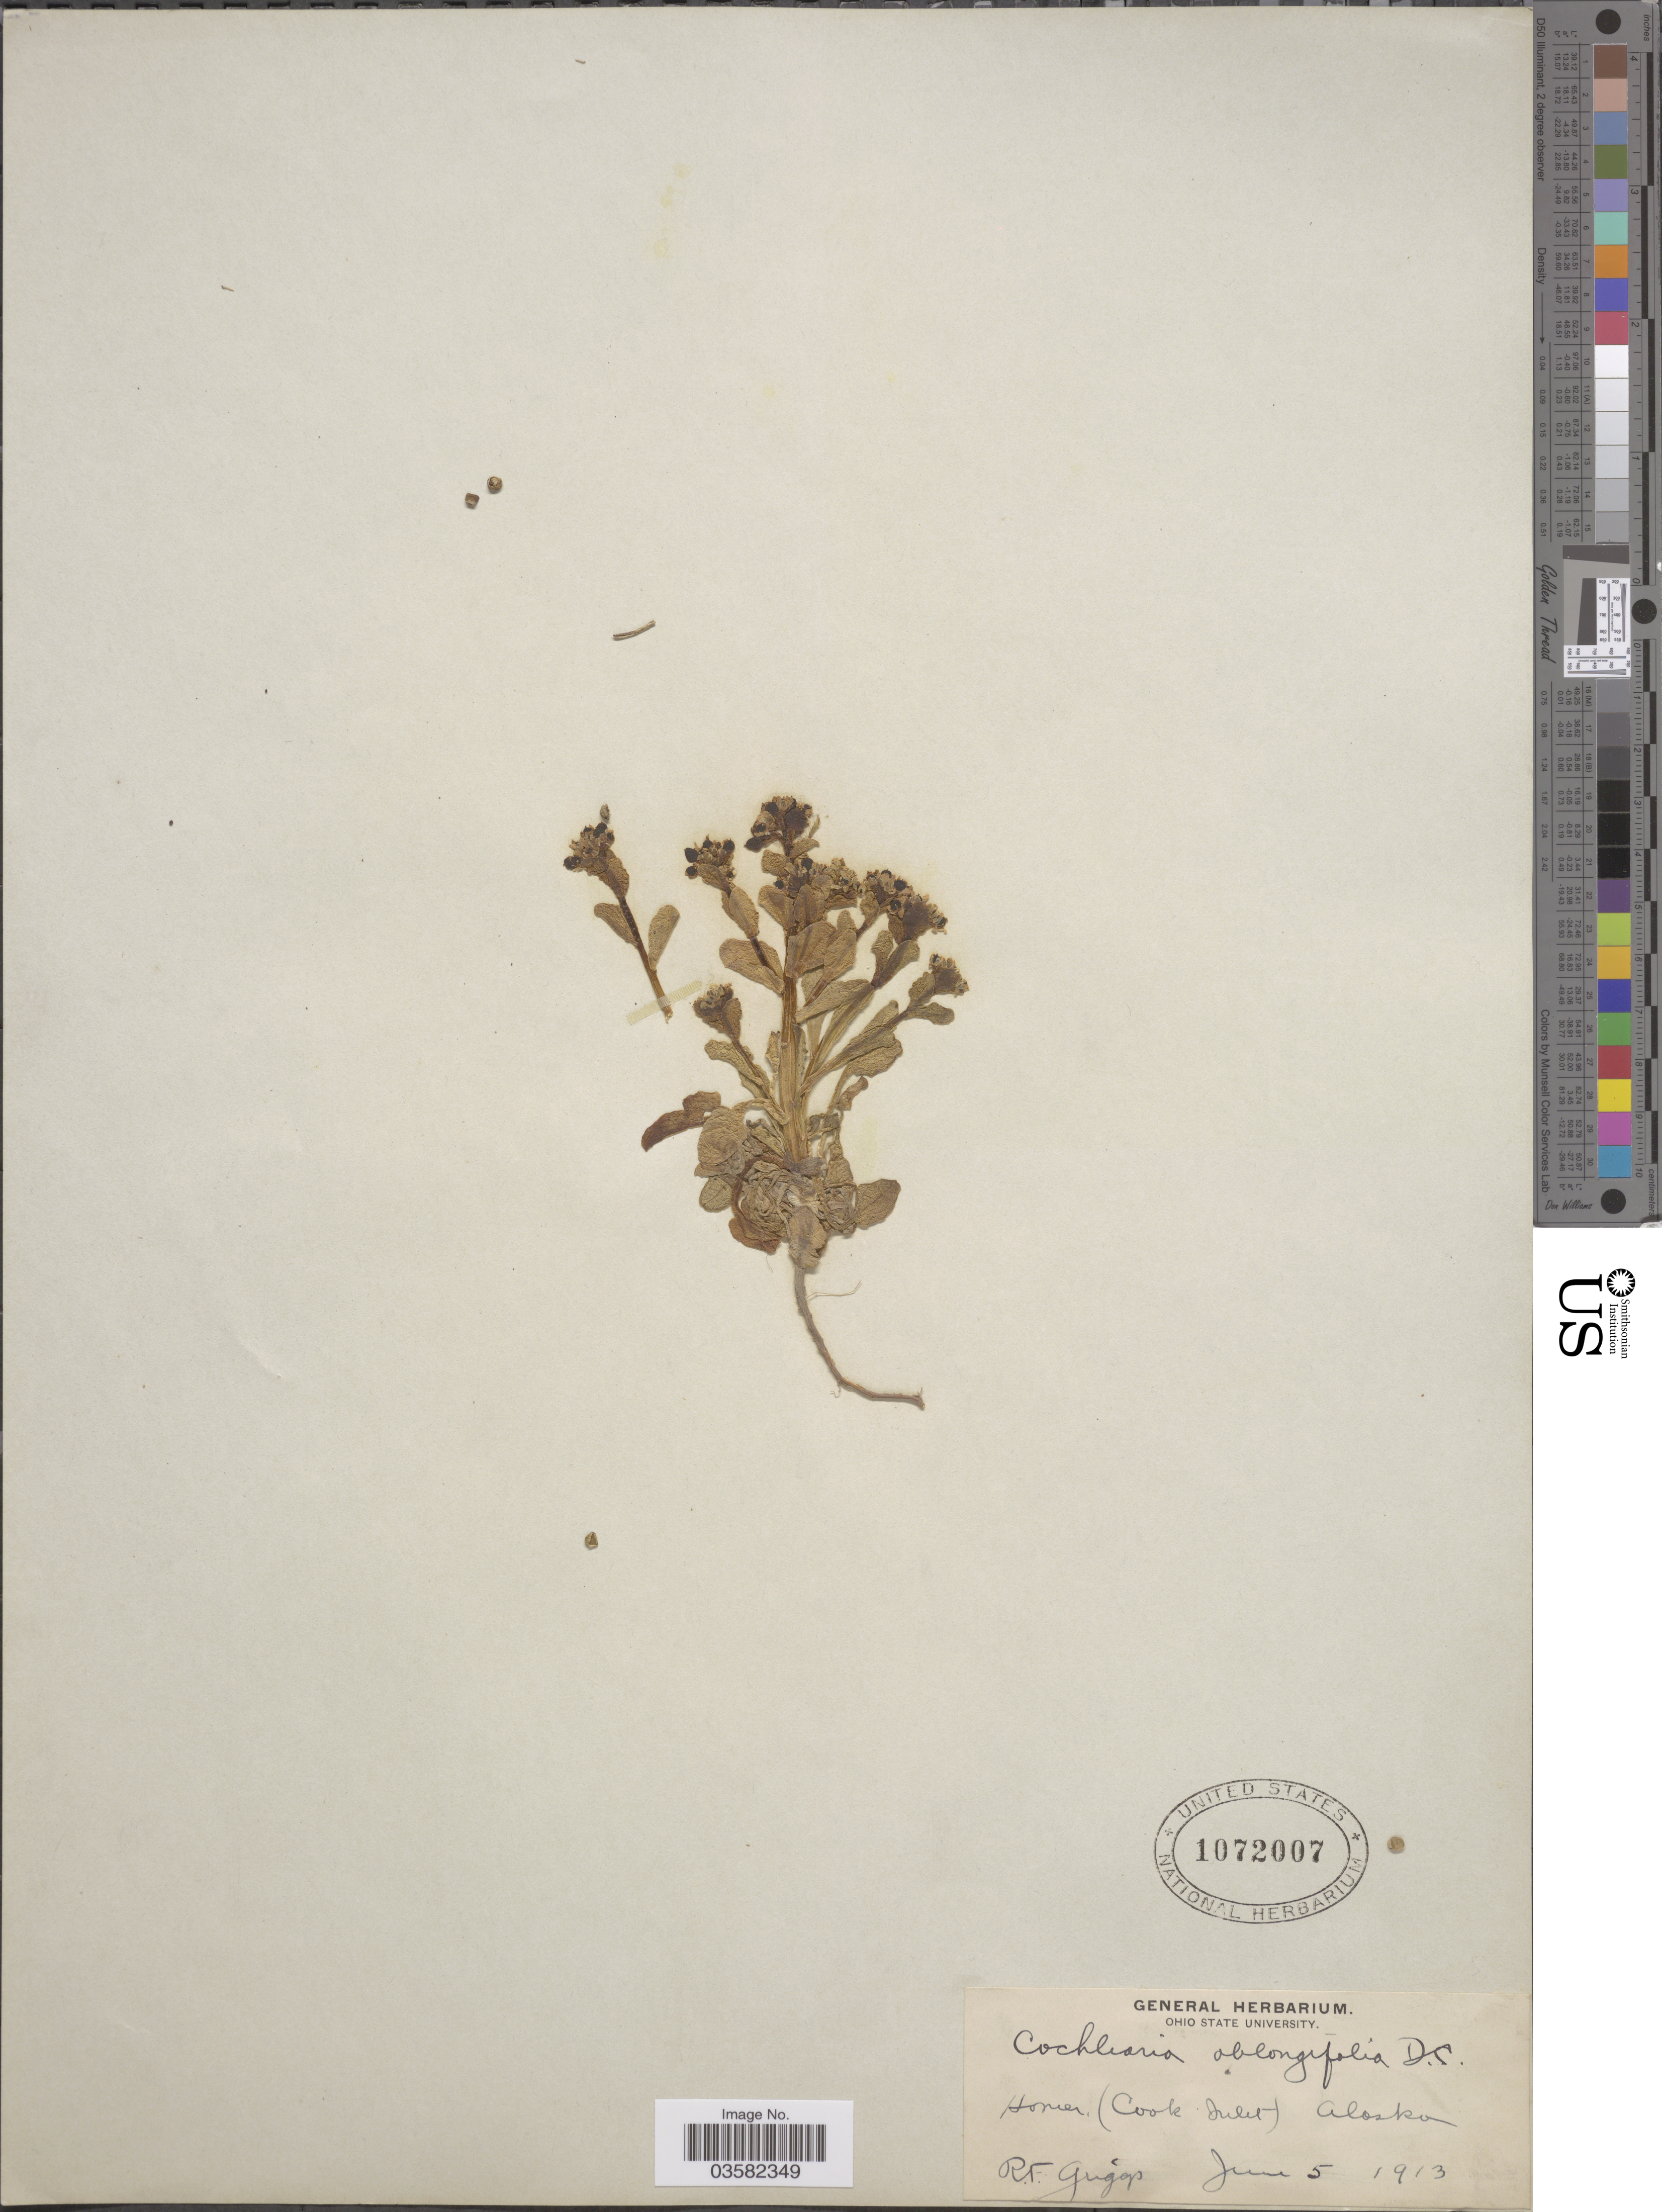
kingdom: Plantae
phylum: Tracheophyta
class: Magnoliopsida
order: Brassicales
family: Brassicaceae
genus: Cochlearia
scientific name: Cochlearia oblongifolia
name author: DC.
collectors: R. F. Griggs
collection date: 1913-06-05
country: United States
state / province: Alaska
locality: Homer. (Cook Inlet).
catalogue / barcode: US 1072007